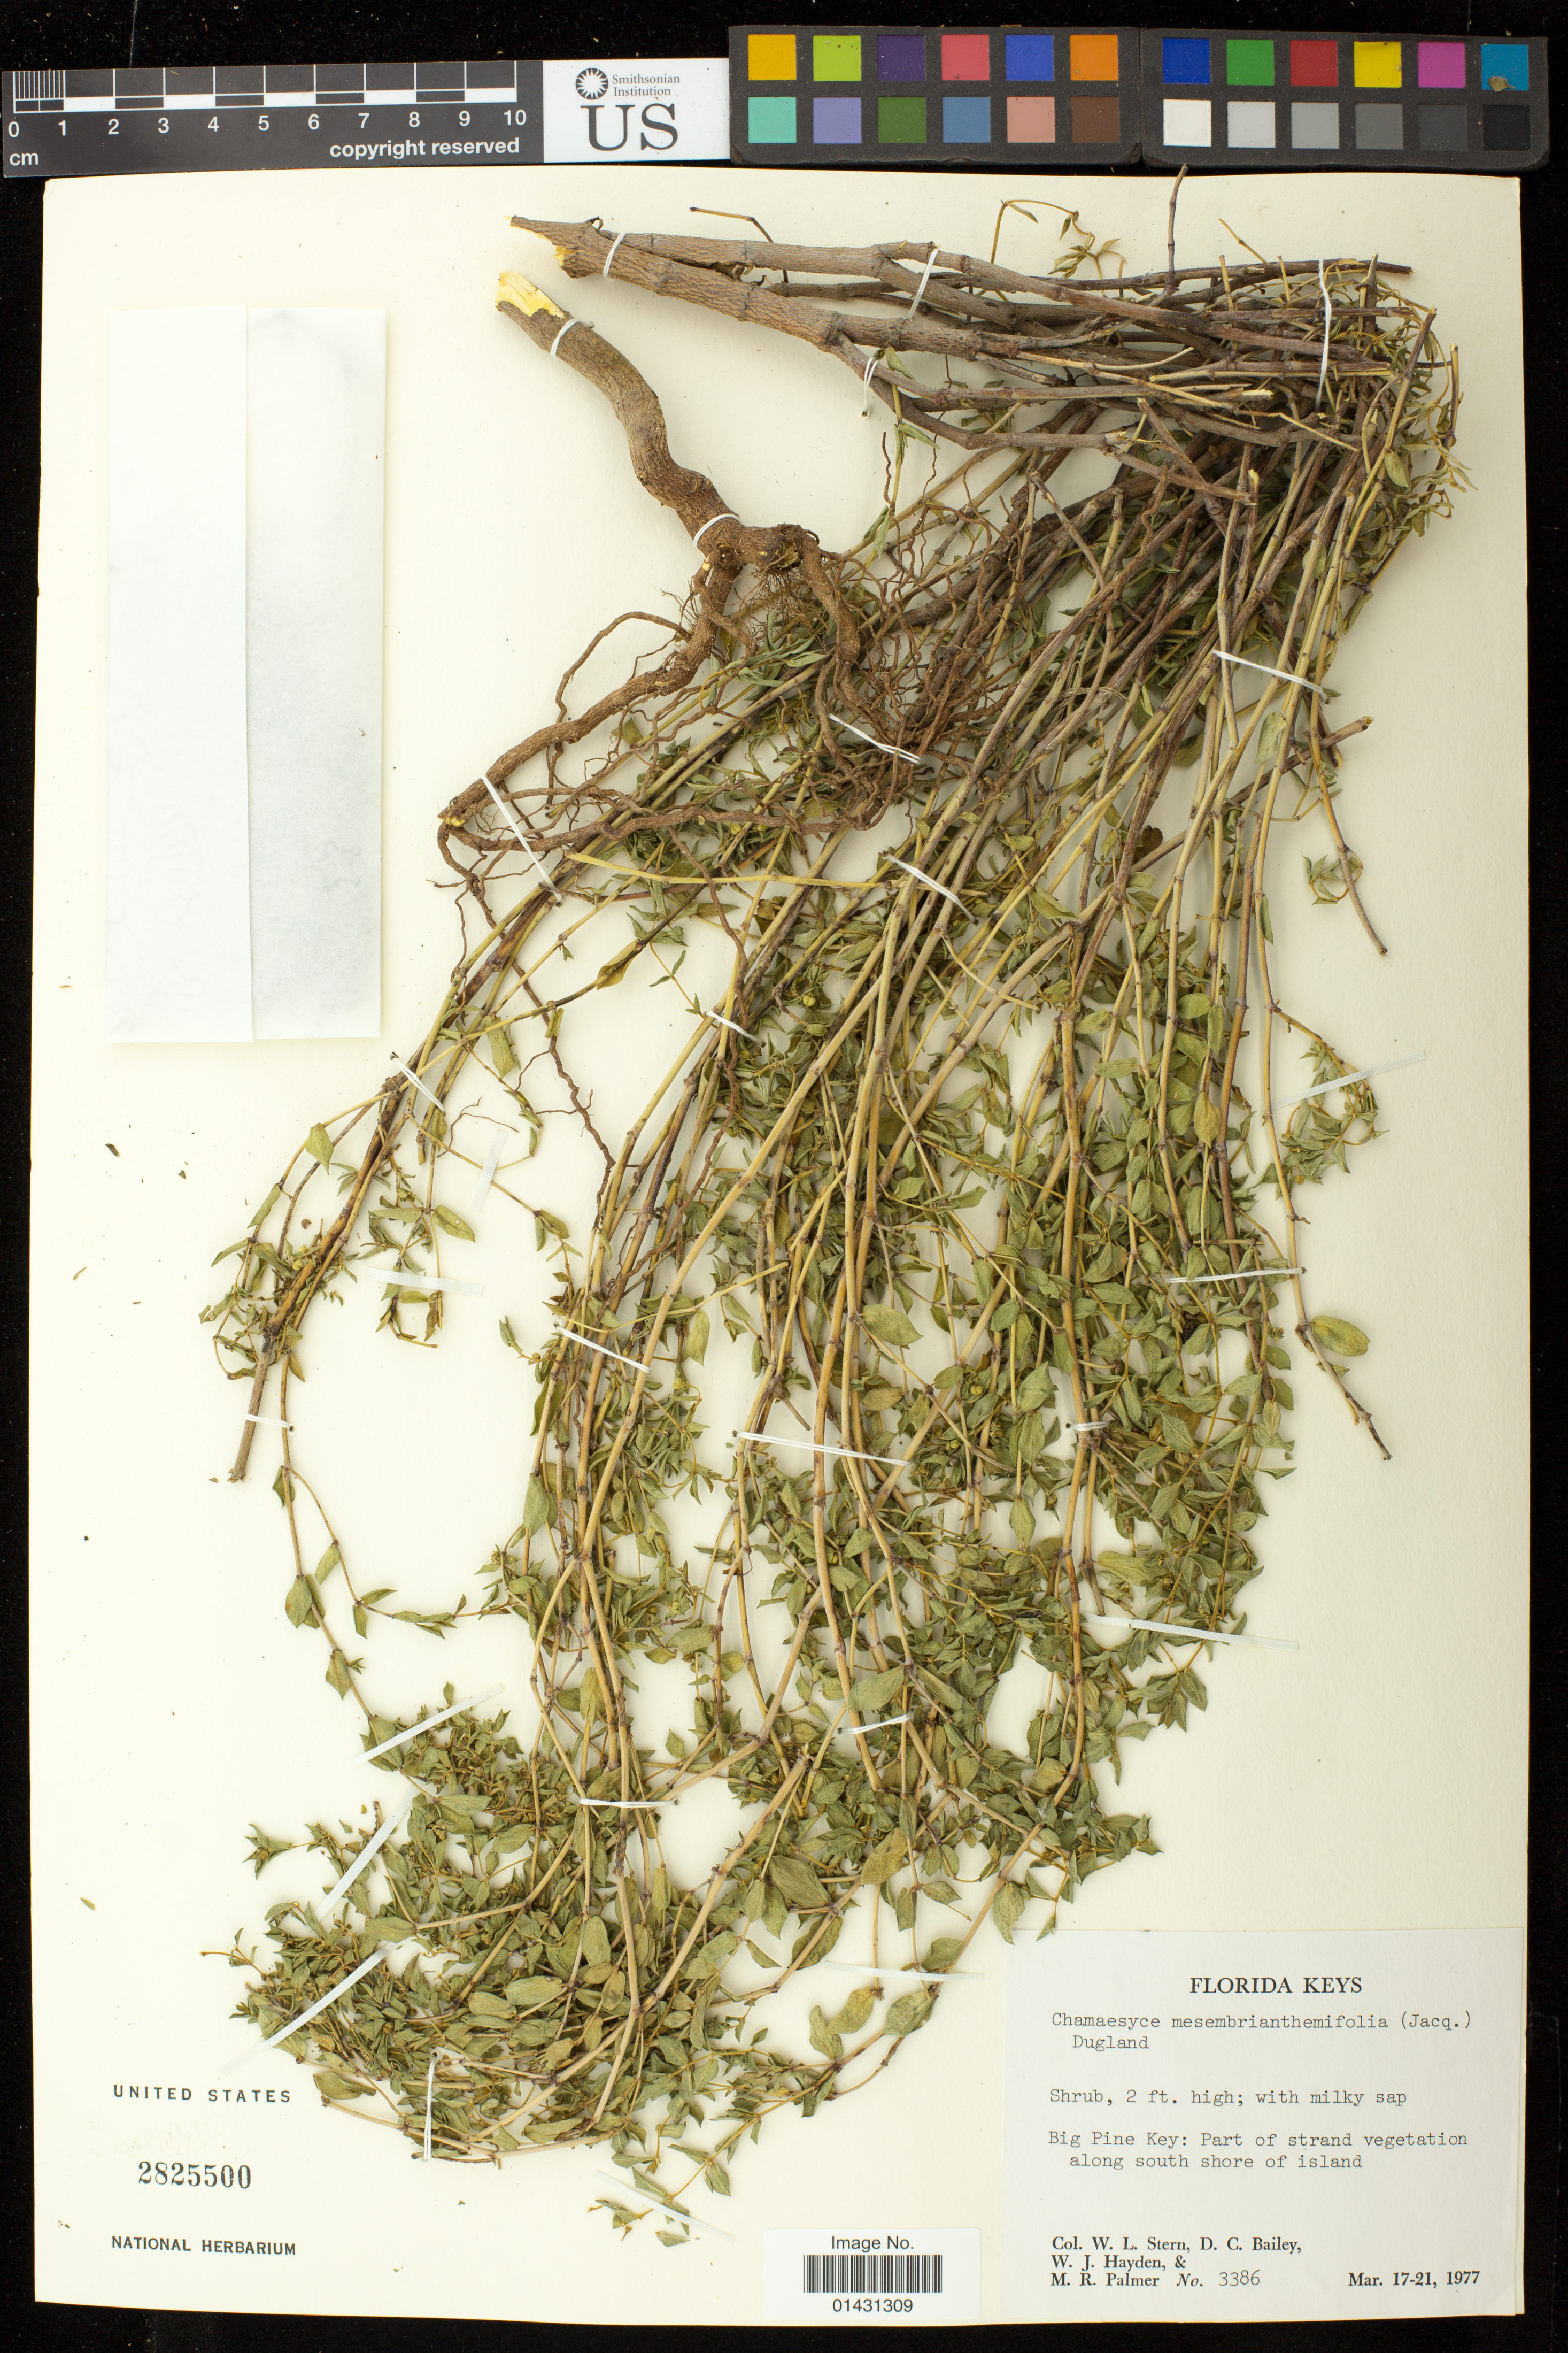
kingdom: Plantae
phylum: Tracheophyta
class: Magnoliopsida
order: Malpighiales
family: Euphorbiaceae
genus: Euphorbia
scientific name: Euphorbia mesembryanthemifolia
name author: Jacq.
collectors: W. L. Stern, D. C. Bailey, W. Hayden & M. R. Palmer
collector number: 3386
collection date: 1977-03-17/1977-03-21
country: United States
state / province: Florida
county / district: Monroe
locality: Big Pine Key: south shore of island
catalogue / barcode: US 2825500